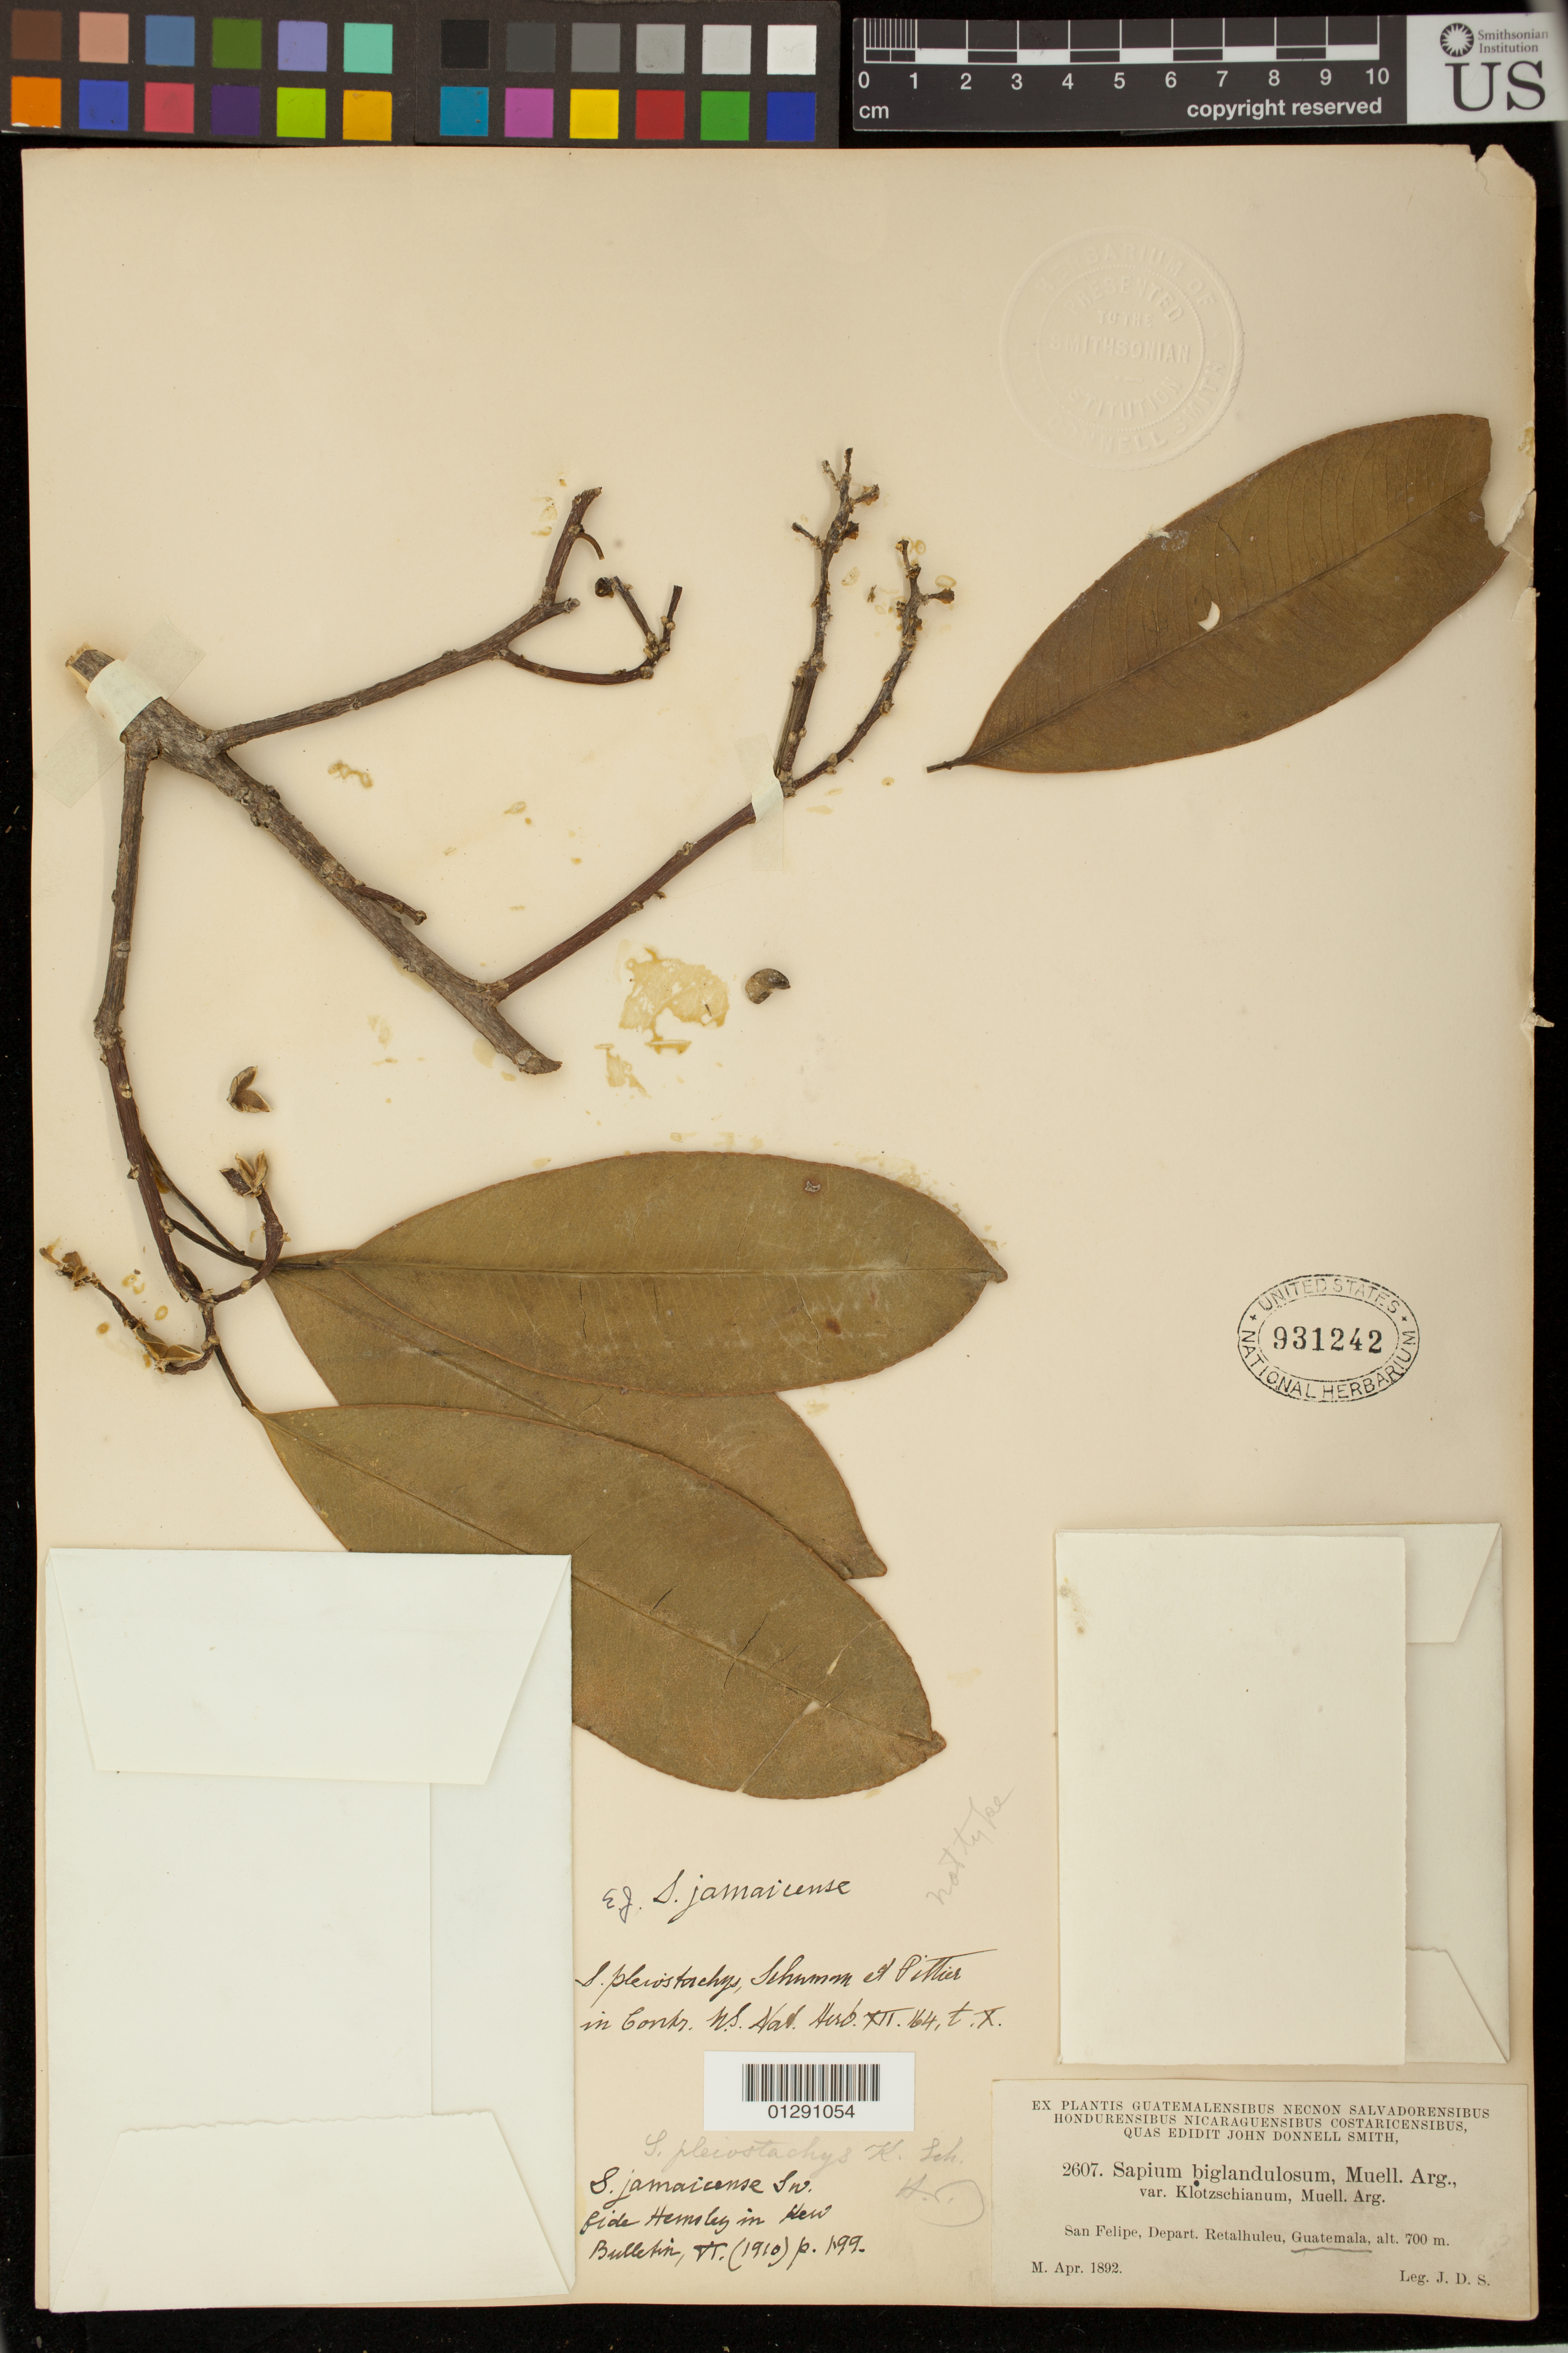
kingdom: Plantae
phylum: Tracheophyta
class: Magnoliopsida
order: Malpighiales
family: Euphorbiaceae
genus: Sapium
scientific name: Sapium jamaicense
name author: Sw.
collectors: J. Donnell Smith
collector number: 2607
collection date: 1892-04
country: Guatemala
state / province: Retalhuleu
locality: San Felipe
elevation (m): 700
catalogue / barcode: US 931242